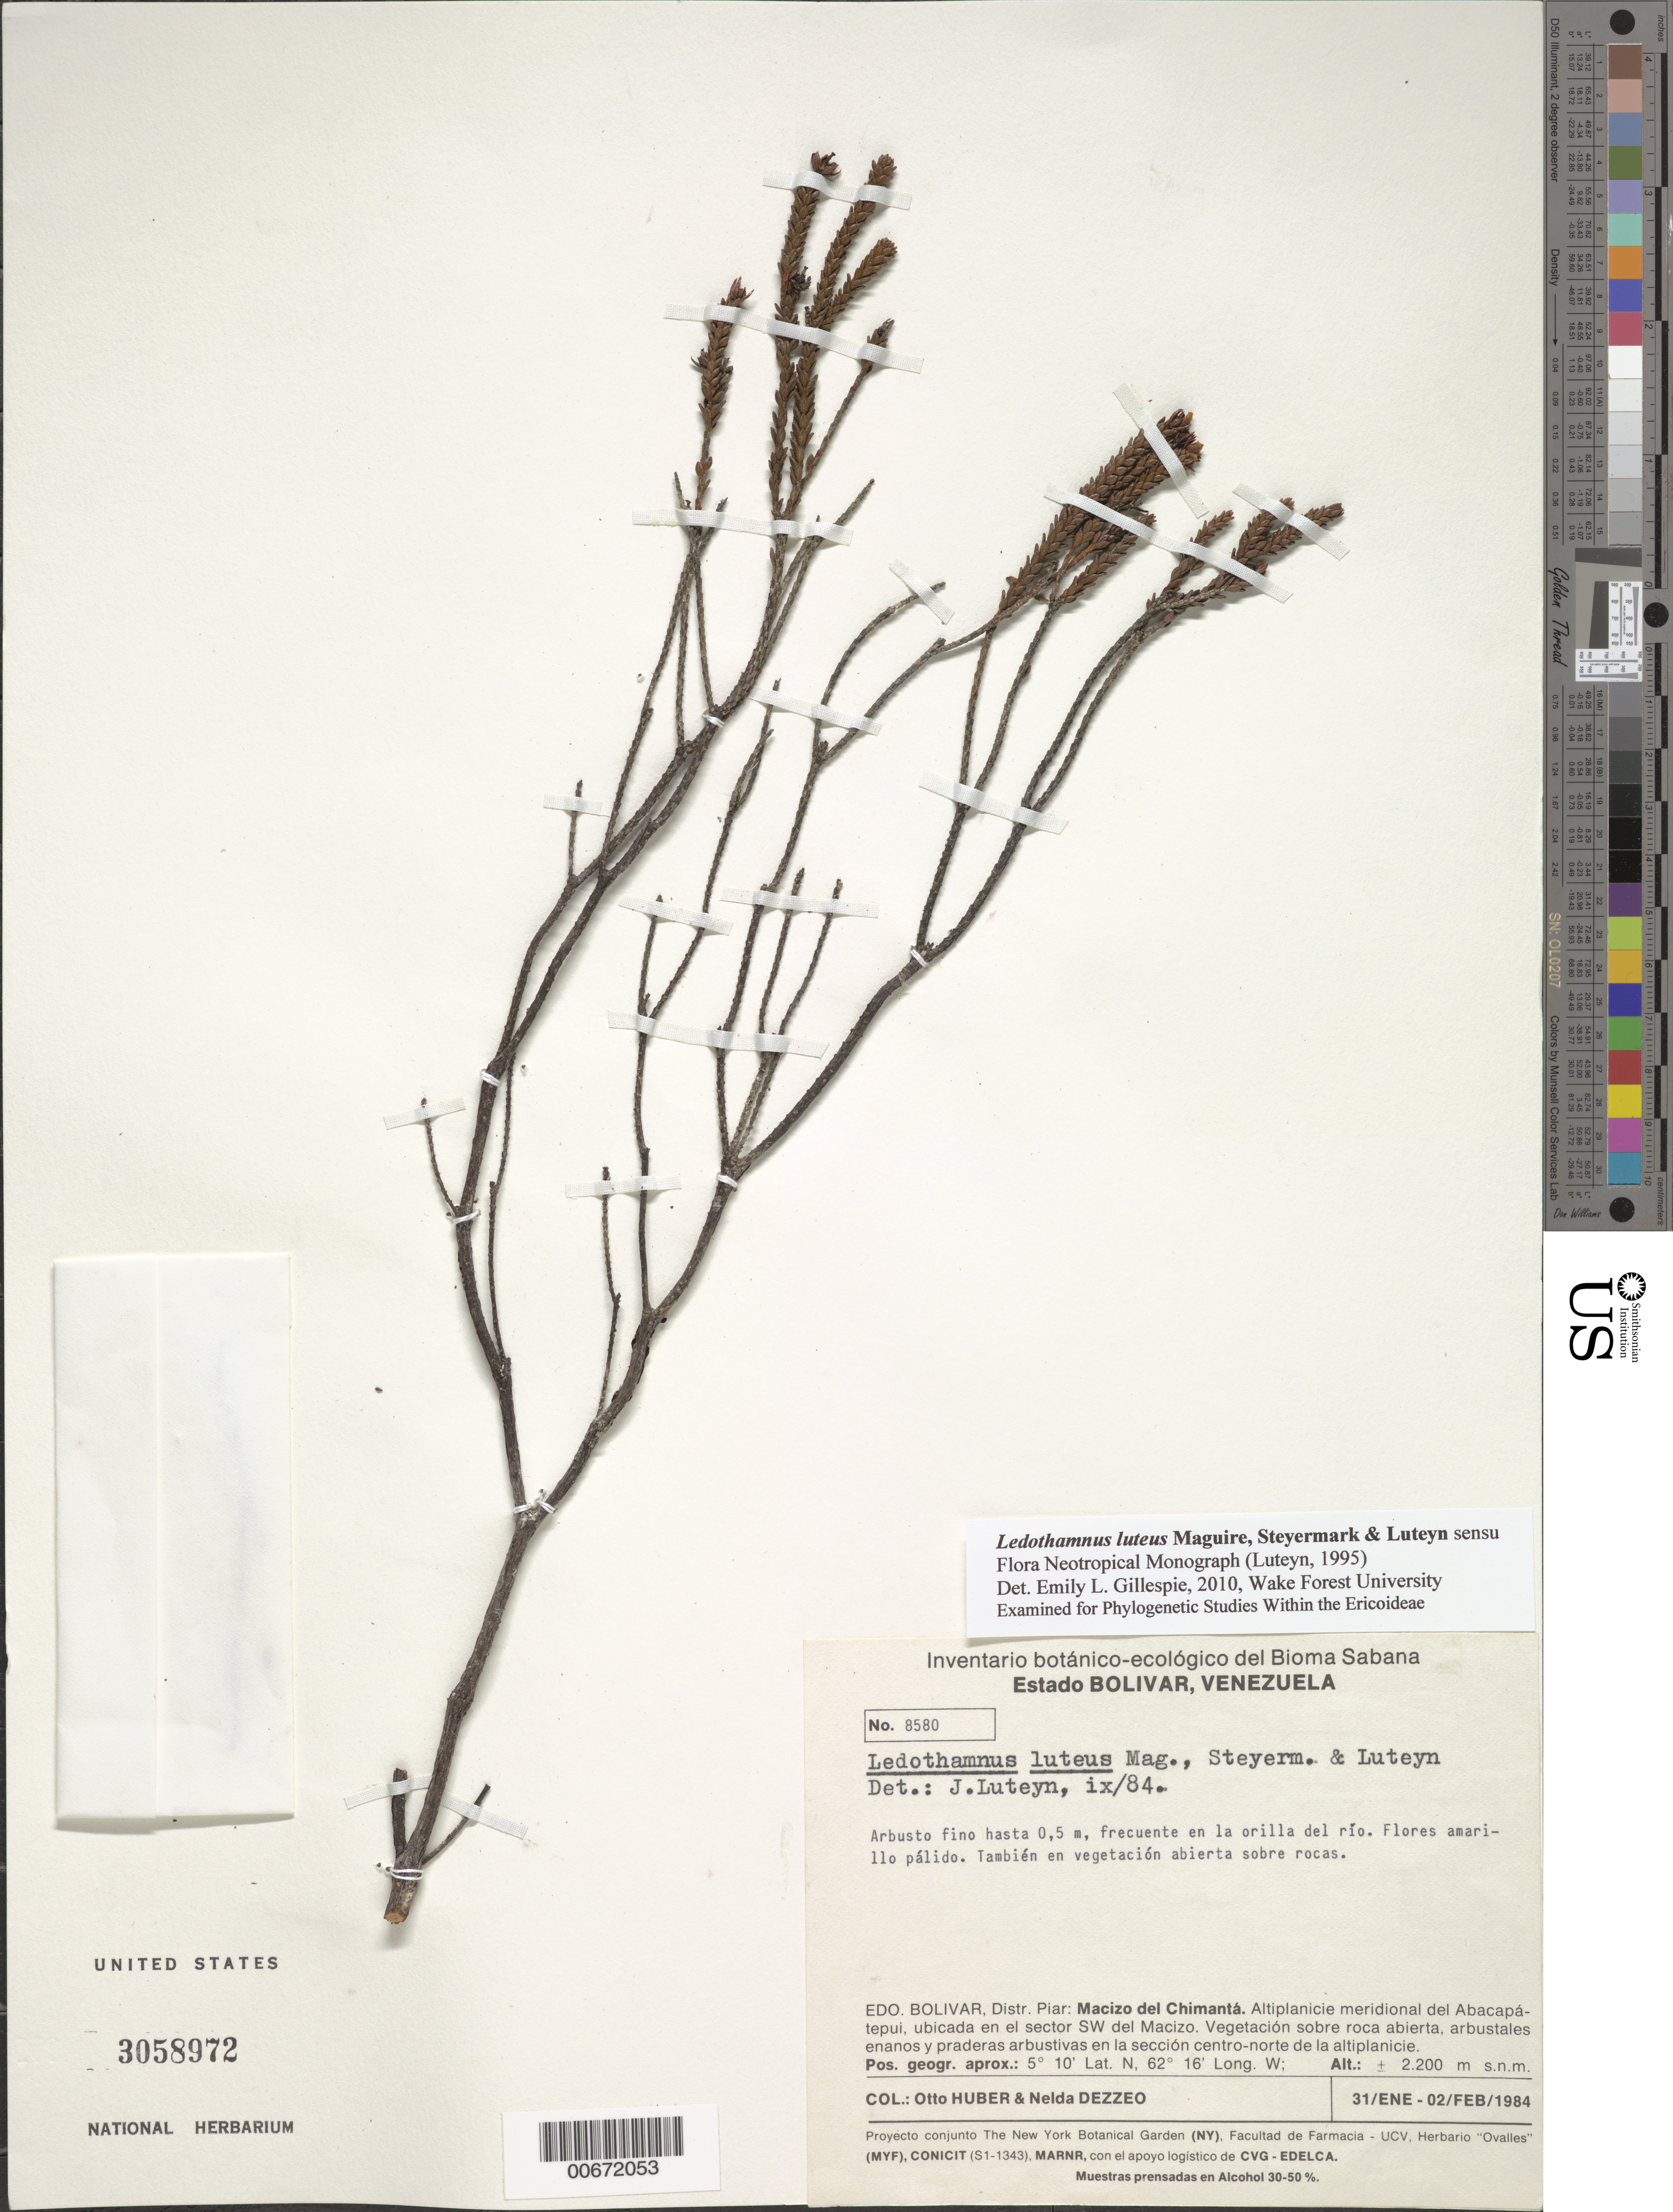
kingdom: Plantae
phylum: Tracheophyta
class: Magnoliopsida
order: Ericales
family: Ericaceae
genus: Ledothamnus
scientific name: Ledothamnus luteus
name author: Maguire et al.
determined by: Luteyn, J. L.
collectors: O. Huber & N. Dezzeo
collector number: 8580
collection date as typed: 31-Jan-84 to 2-Feb-84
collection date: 1984-01-31/1984-02-02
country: Venezuela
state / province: Bolívar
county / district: Piar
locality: Macizo del Chimantá, Abacapá-tepuí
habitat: Vegetación sobre roca abierta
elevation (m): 2200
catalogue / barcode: US 3058972